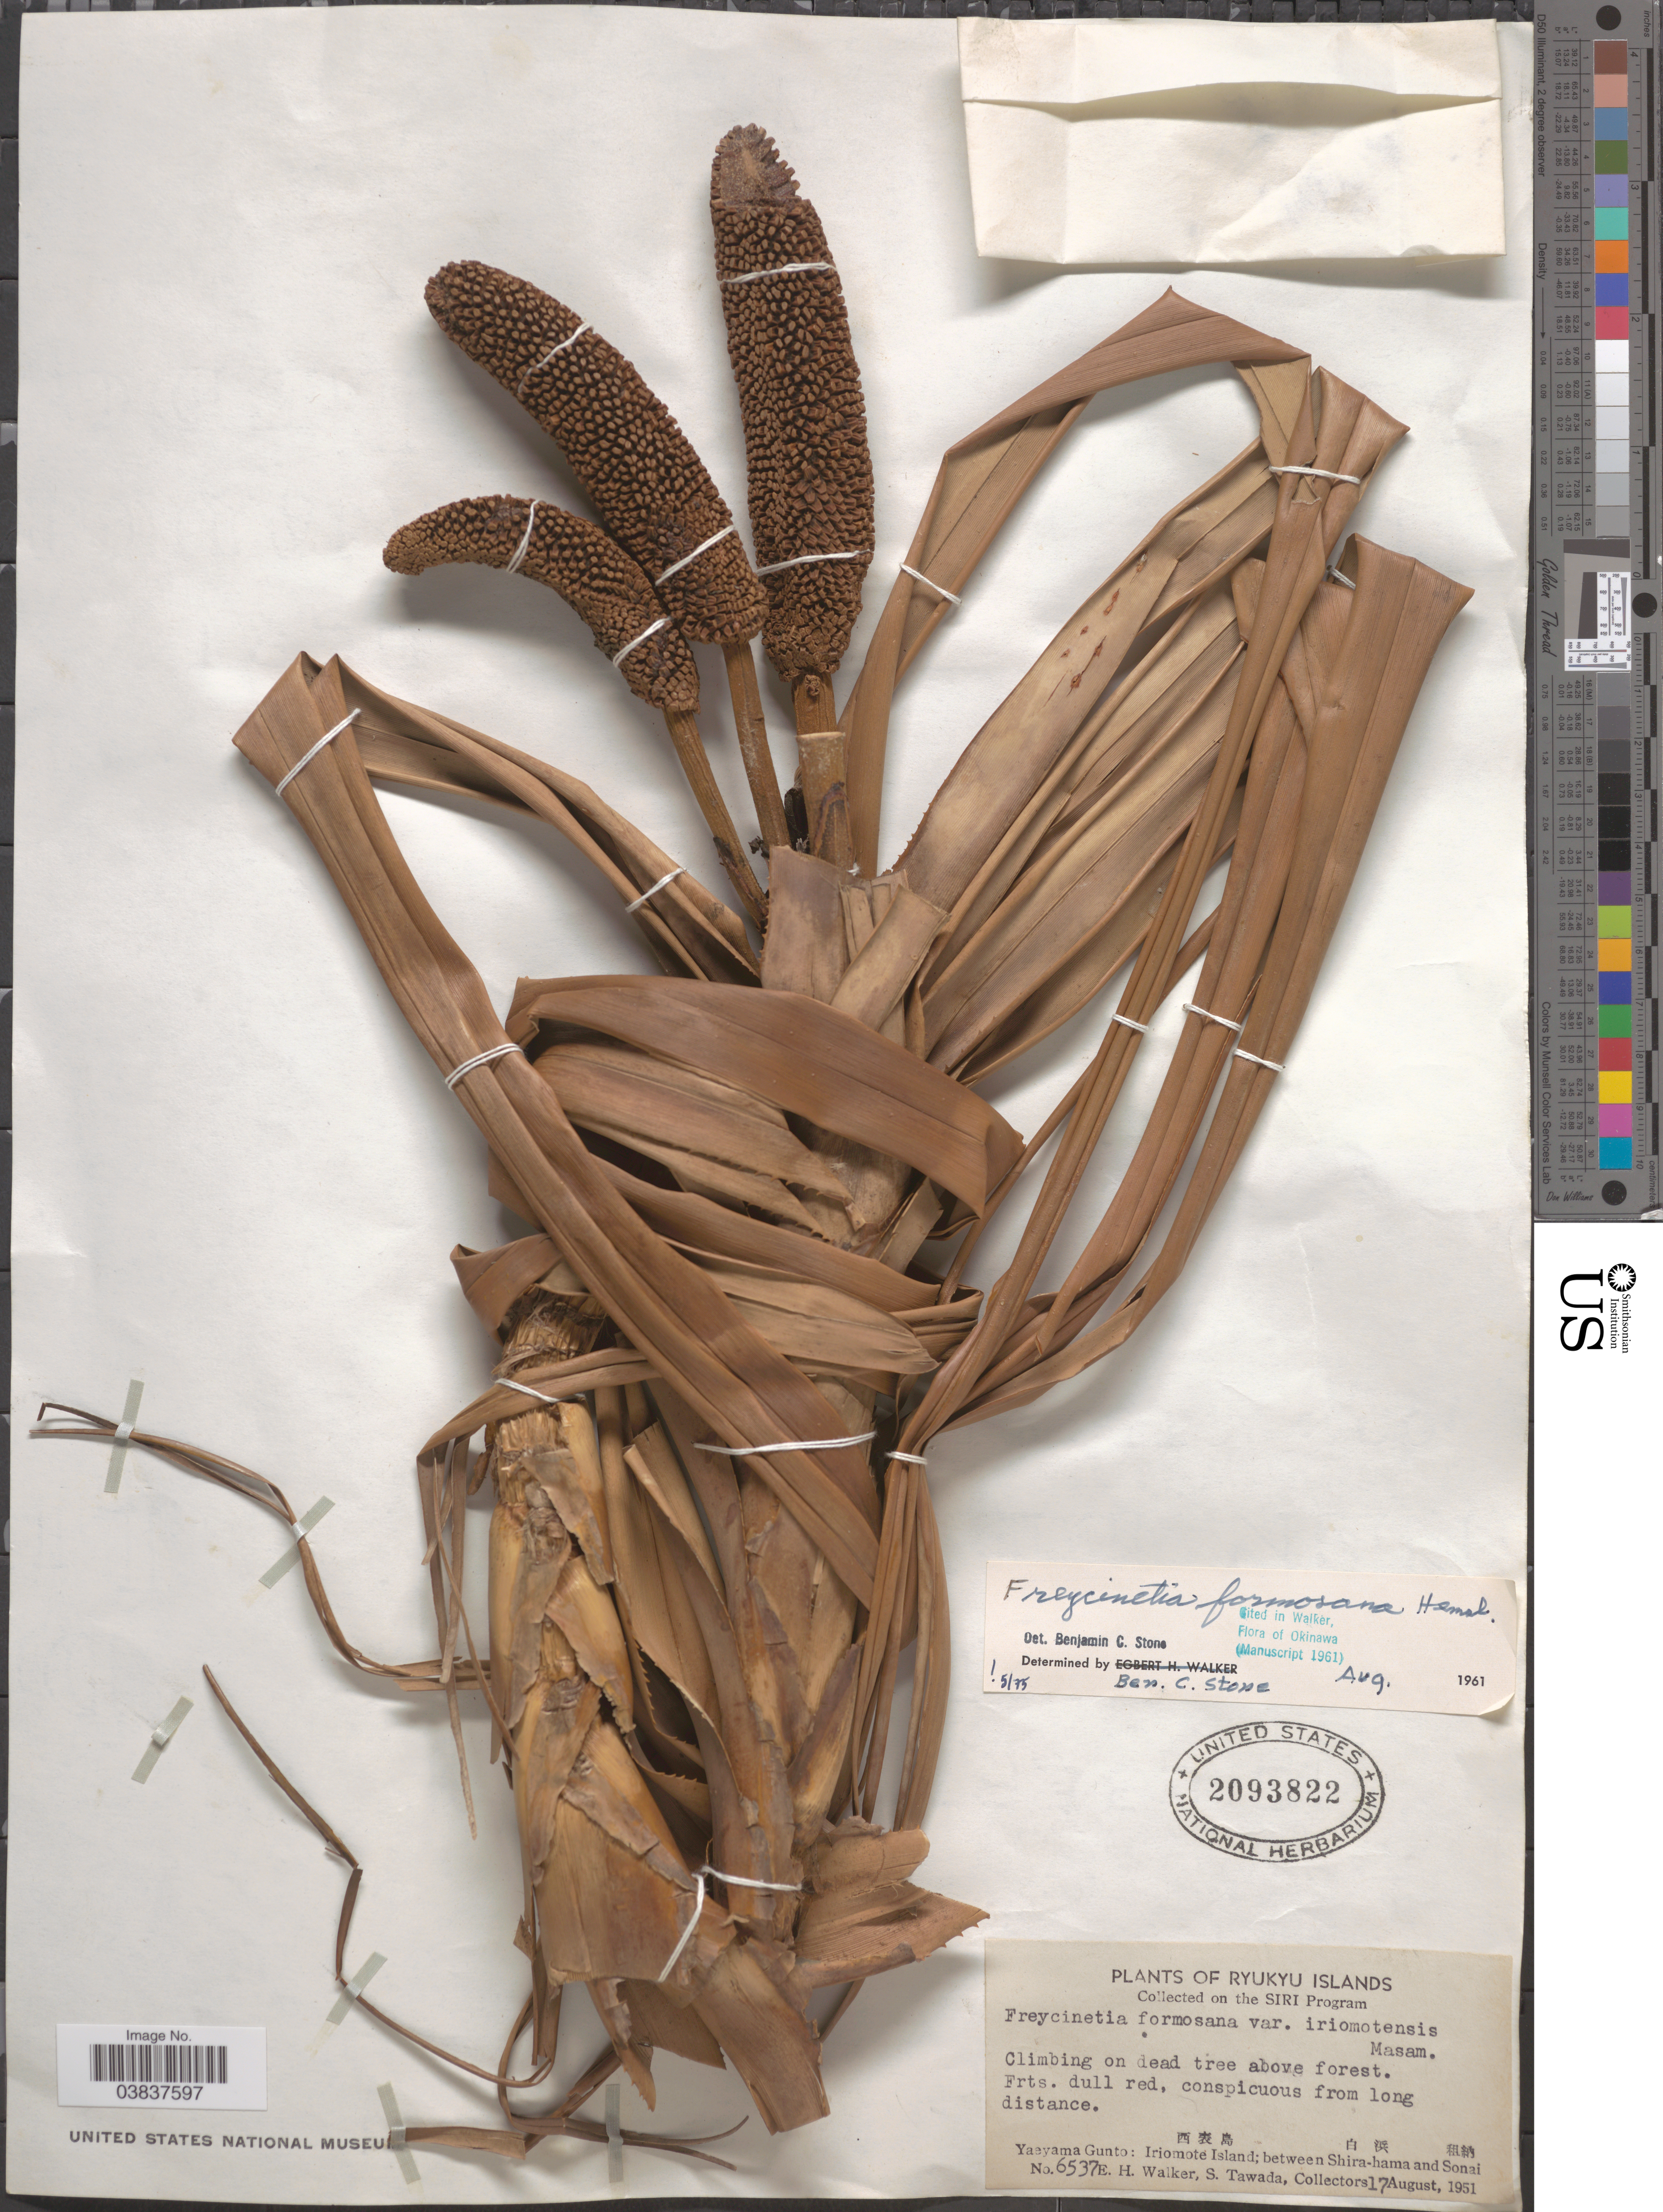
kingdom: Plantae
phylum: Tracheophyta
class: Liliopsida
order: Pandanales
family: Pandanaceae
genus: Freycinetia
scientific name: Freycinetia formosana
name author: Hemsl.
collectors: E. H. Walker & S. Tawada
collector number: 6537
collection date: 1951-08-17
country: Japan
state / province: Okinawa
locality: Ryukyu Island. Yaeyama Gunto: Iriomote Island; between Shira-hama and Sonai.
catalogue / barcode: US 2093822